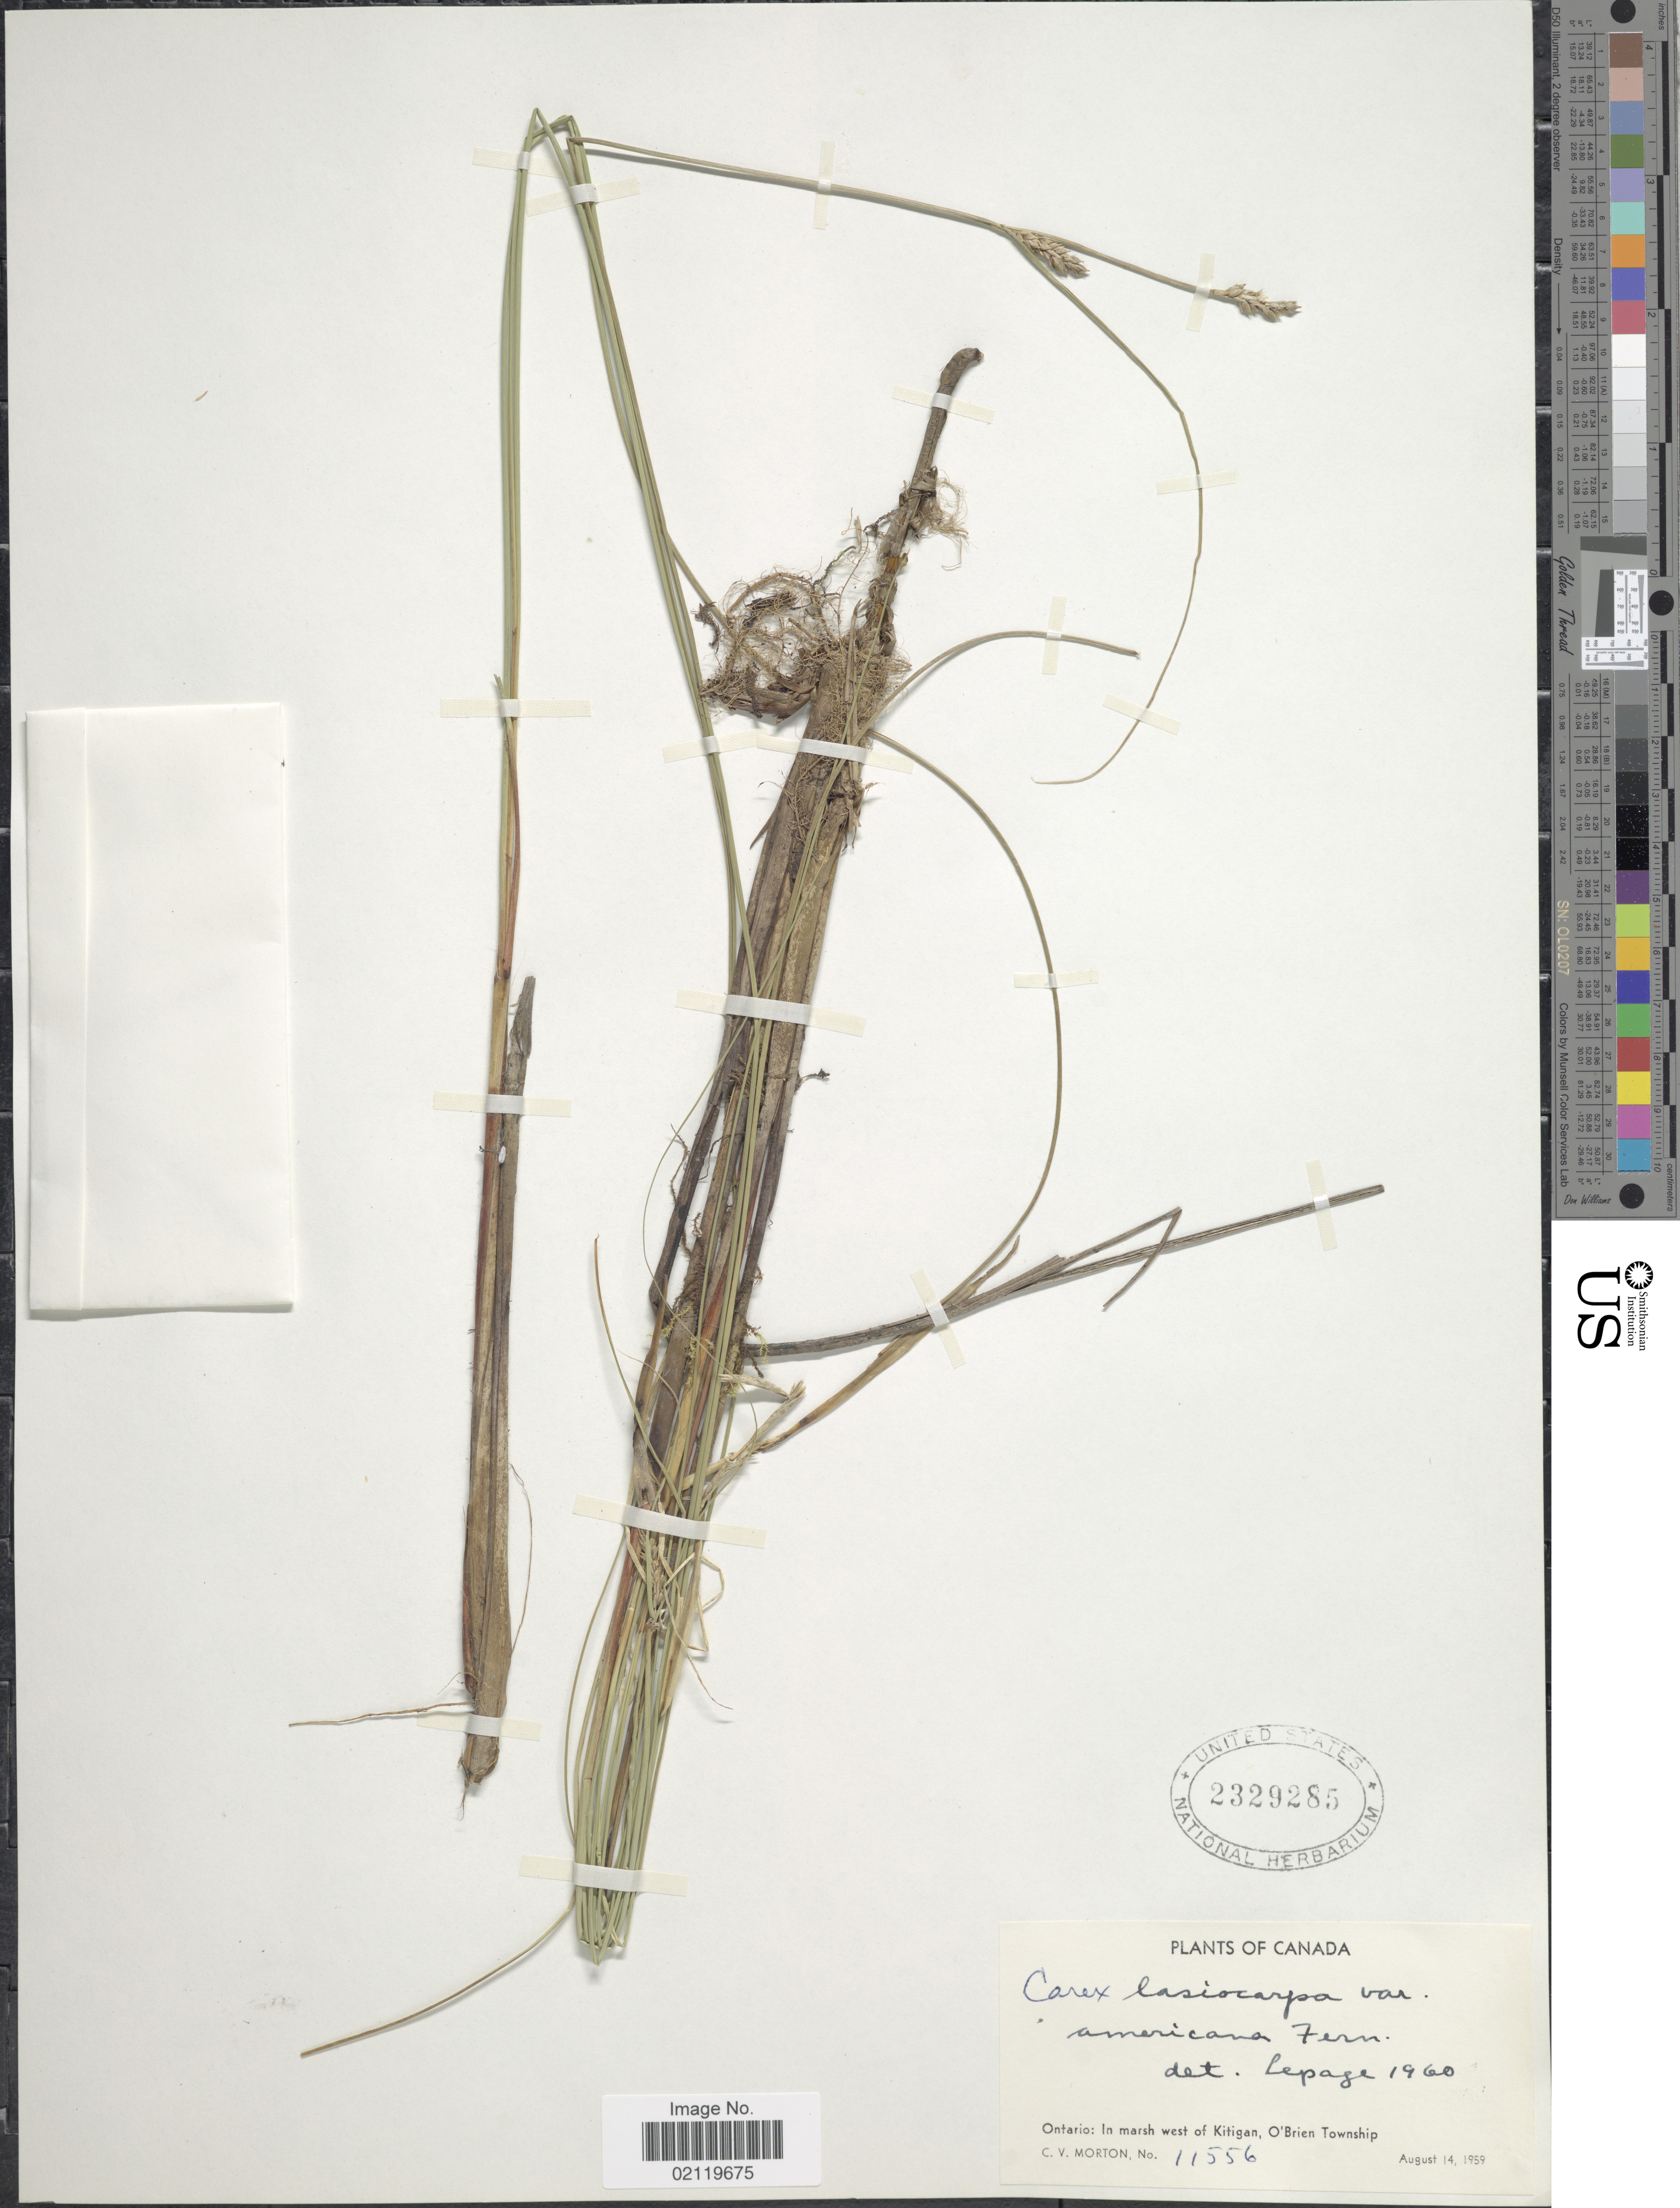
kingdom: Plantae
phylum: Tracheophyta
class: Liliopsida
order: Poales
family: Cyperaceae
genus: Carex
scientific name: Carex lasiocarpa var. americana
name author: Fernald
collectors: C. V. Morton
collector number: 11556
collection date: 1959-08-14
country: Canada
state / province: Ontario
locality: In marsh west of Kitigan, O'Brien Township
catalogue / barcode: US 2329285